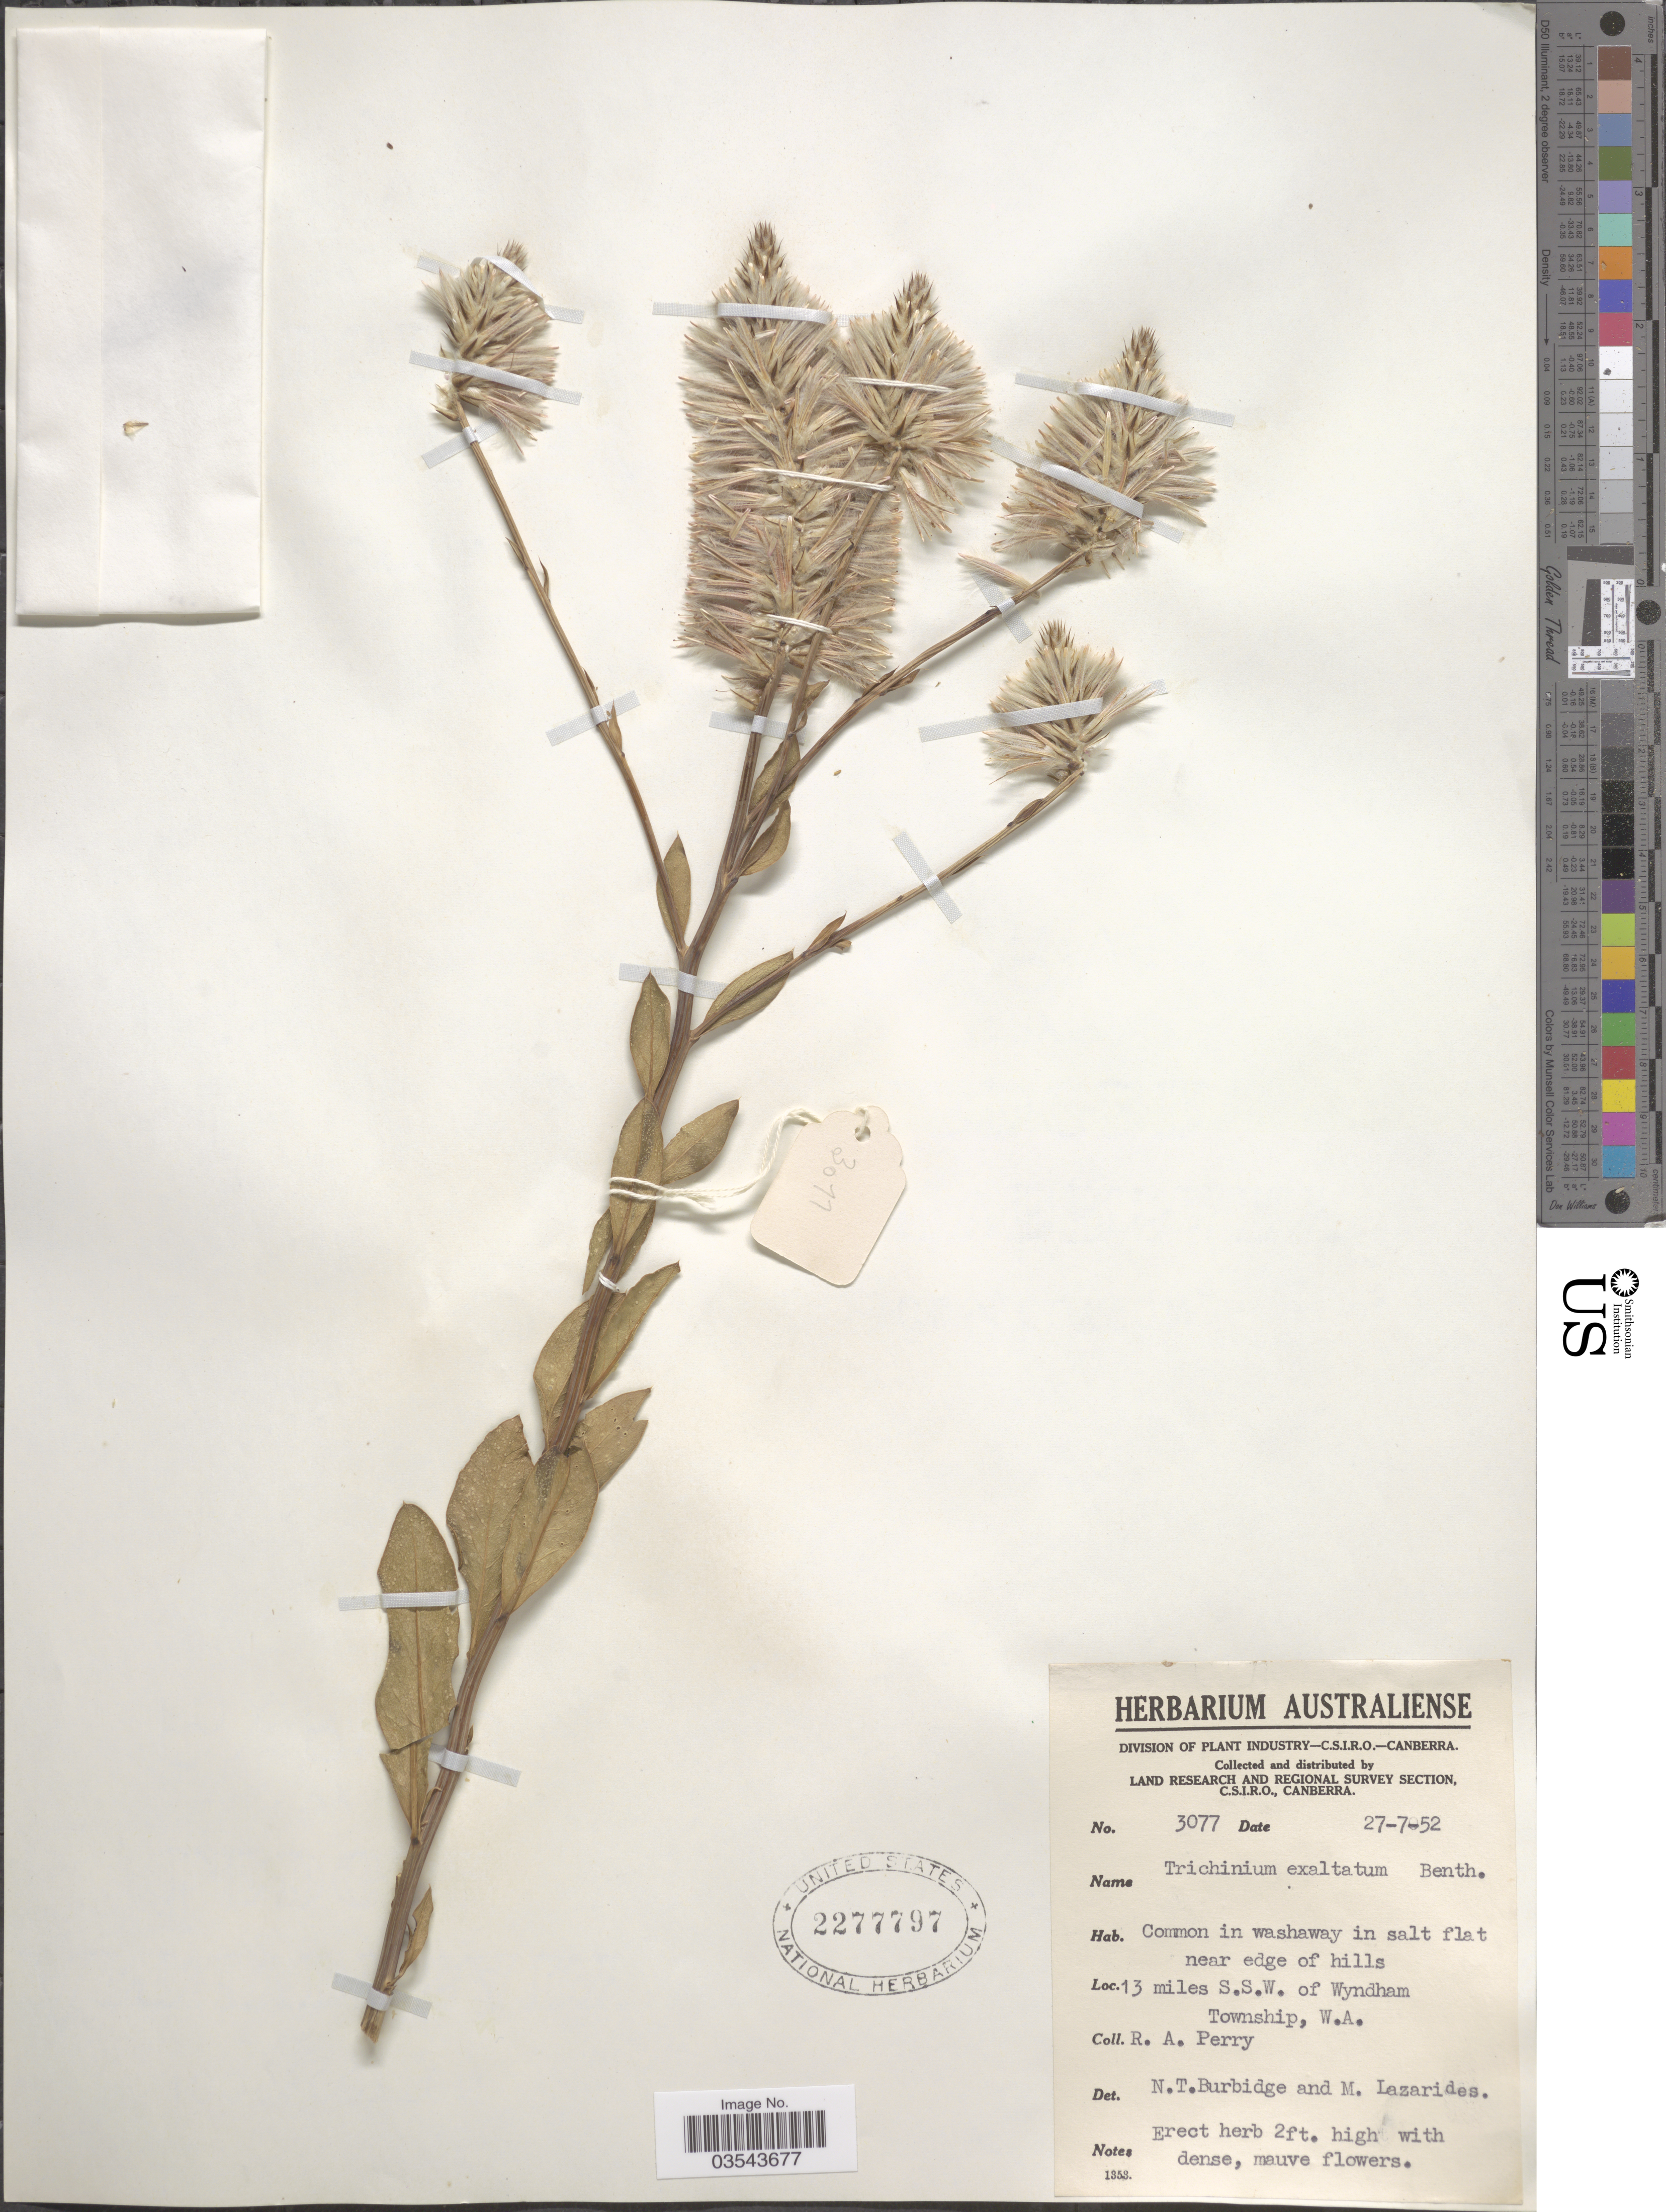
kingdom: Plantae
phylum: Tracheophyta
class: Magnoliopsida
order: Caryophyllales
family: Amaranthaceae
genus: Ptilotus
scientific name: Ptilotus exaltatus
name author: Nees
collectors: Perry, R. A.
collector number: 3077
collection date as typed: Transcribed d/m/y: 27/7/52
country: Australia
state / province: Western Australia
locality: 13 miles S.S.W. of Wyndham Township, W.A.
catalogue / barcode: US 2277797